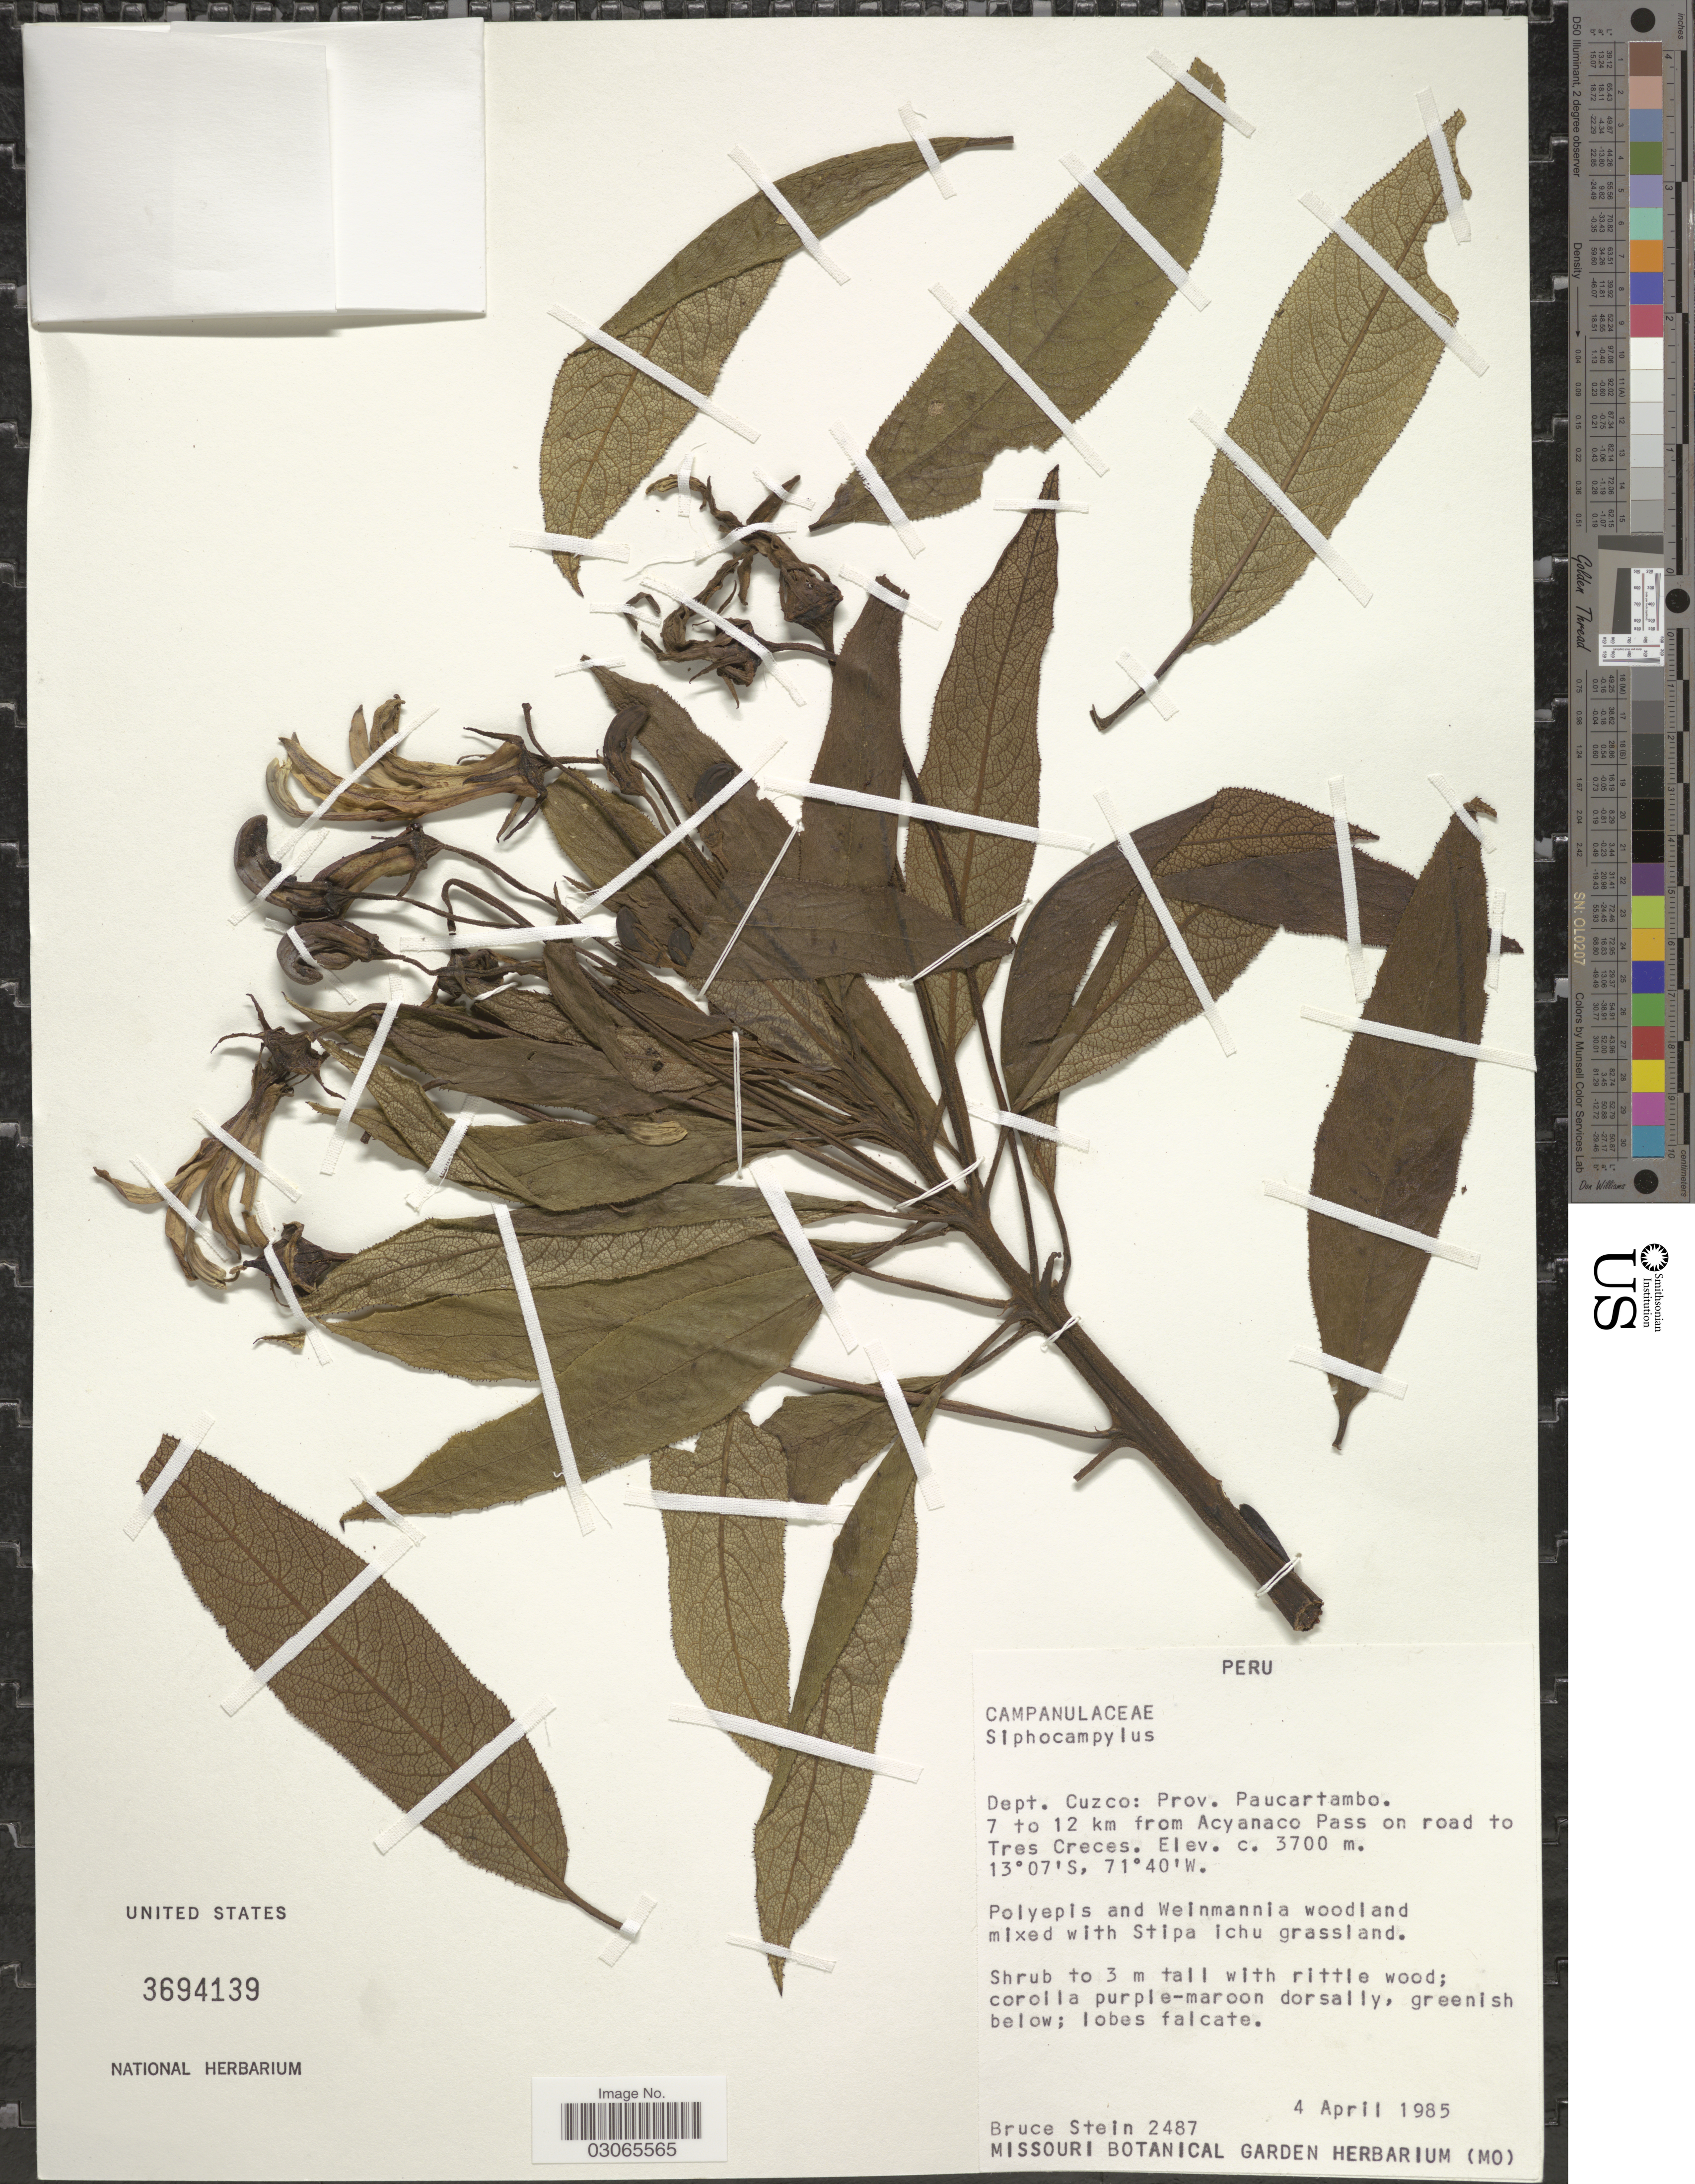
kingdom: Plantae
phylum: Tracheophyta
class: Magnoliopsida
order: Asterales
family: Campanulaceae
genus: Siphocampylus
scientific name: Siphocampylus sp.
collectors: B. A. Stein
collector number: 2487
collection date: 1985-04-04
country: Peru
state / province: Cusco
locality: Prov. Paucartambo. 7 to 12 km from Acyanaco Pass on road to Tres Creses.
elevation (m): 3700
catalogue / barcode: US 3694139